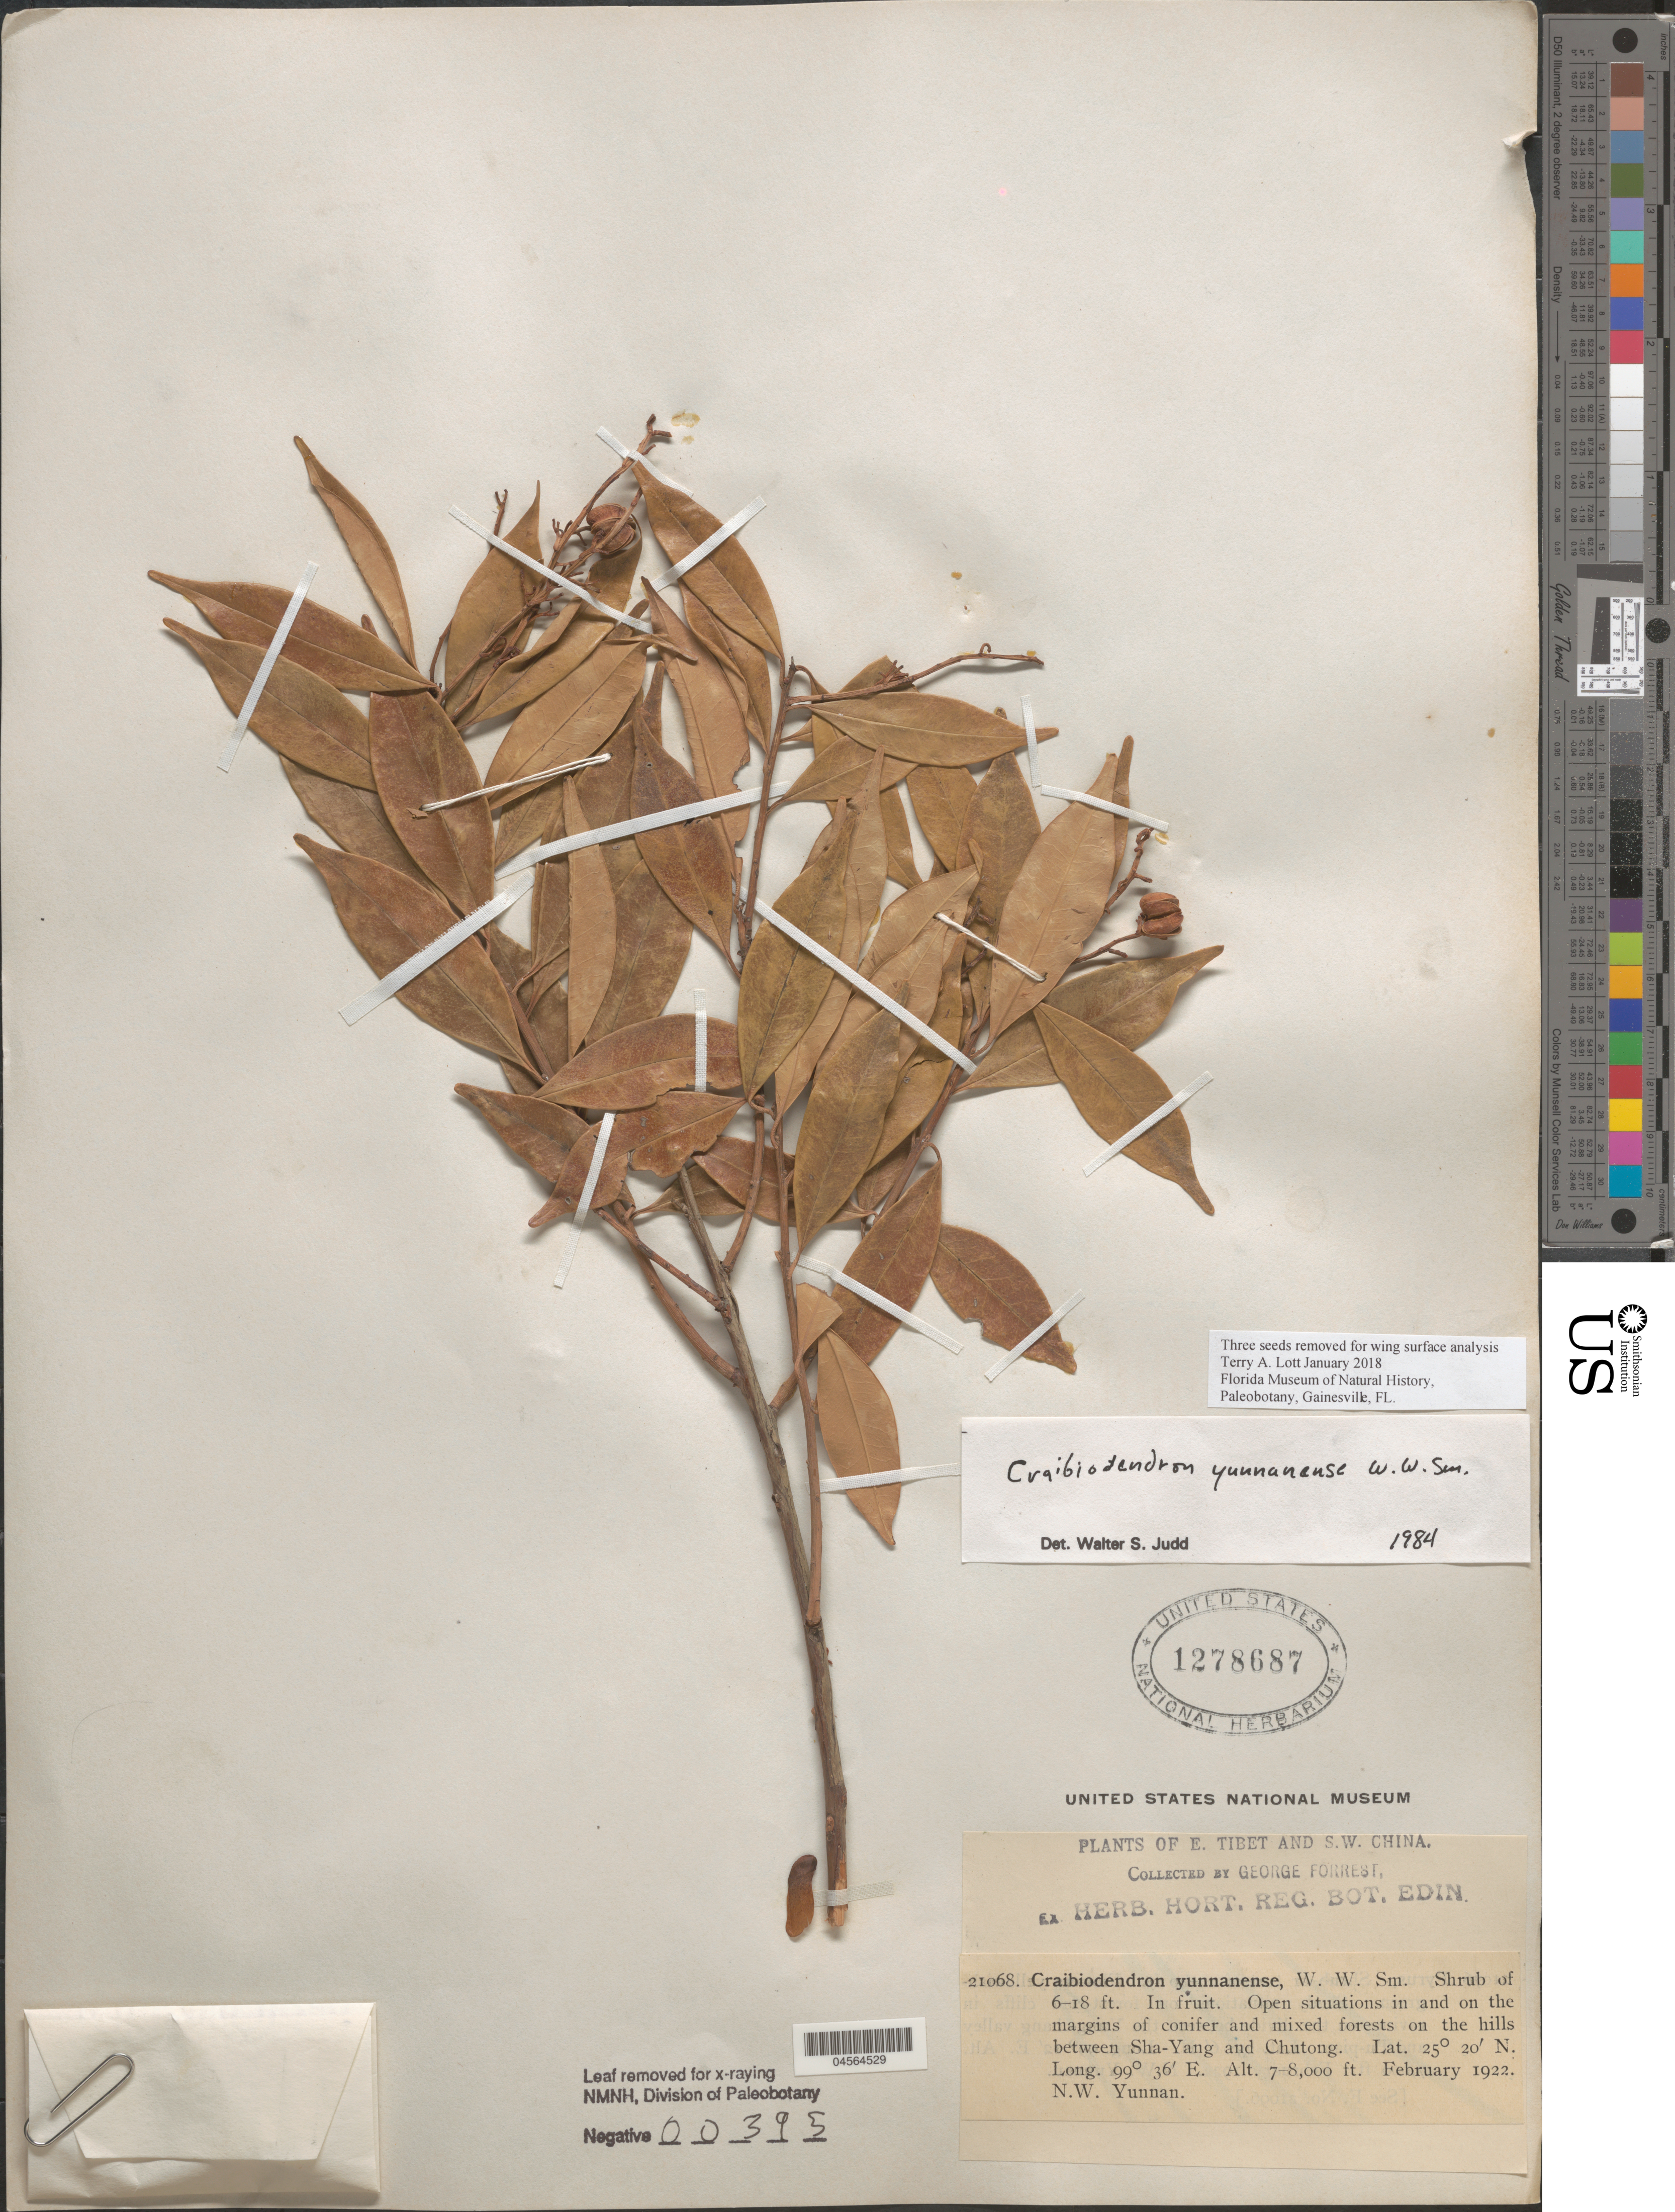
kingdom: Plantae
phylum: Tracheophyta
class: Magnoliopsida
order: Ericales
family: Ericaceae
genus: Craibiodendron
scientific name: Craibiodendron yunnanense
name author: W.W. Sm.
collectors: G. Forrest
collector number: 21068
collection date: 1922-02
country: China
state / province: Yunnan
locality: On the hills between Sha-Yang and Chutong. N.W. Yunnan.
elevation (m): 2134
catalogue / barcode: US 1278687